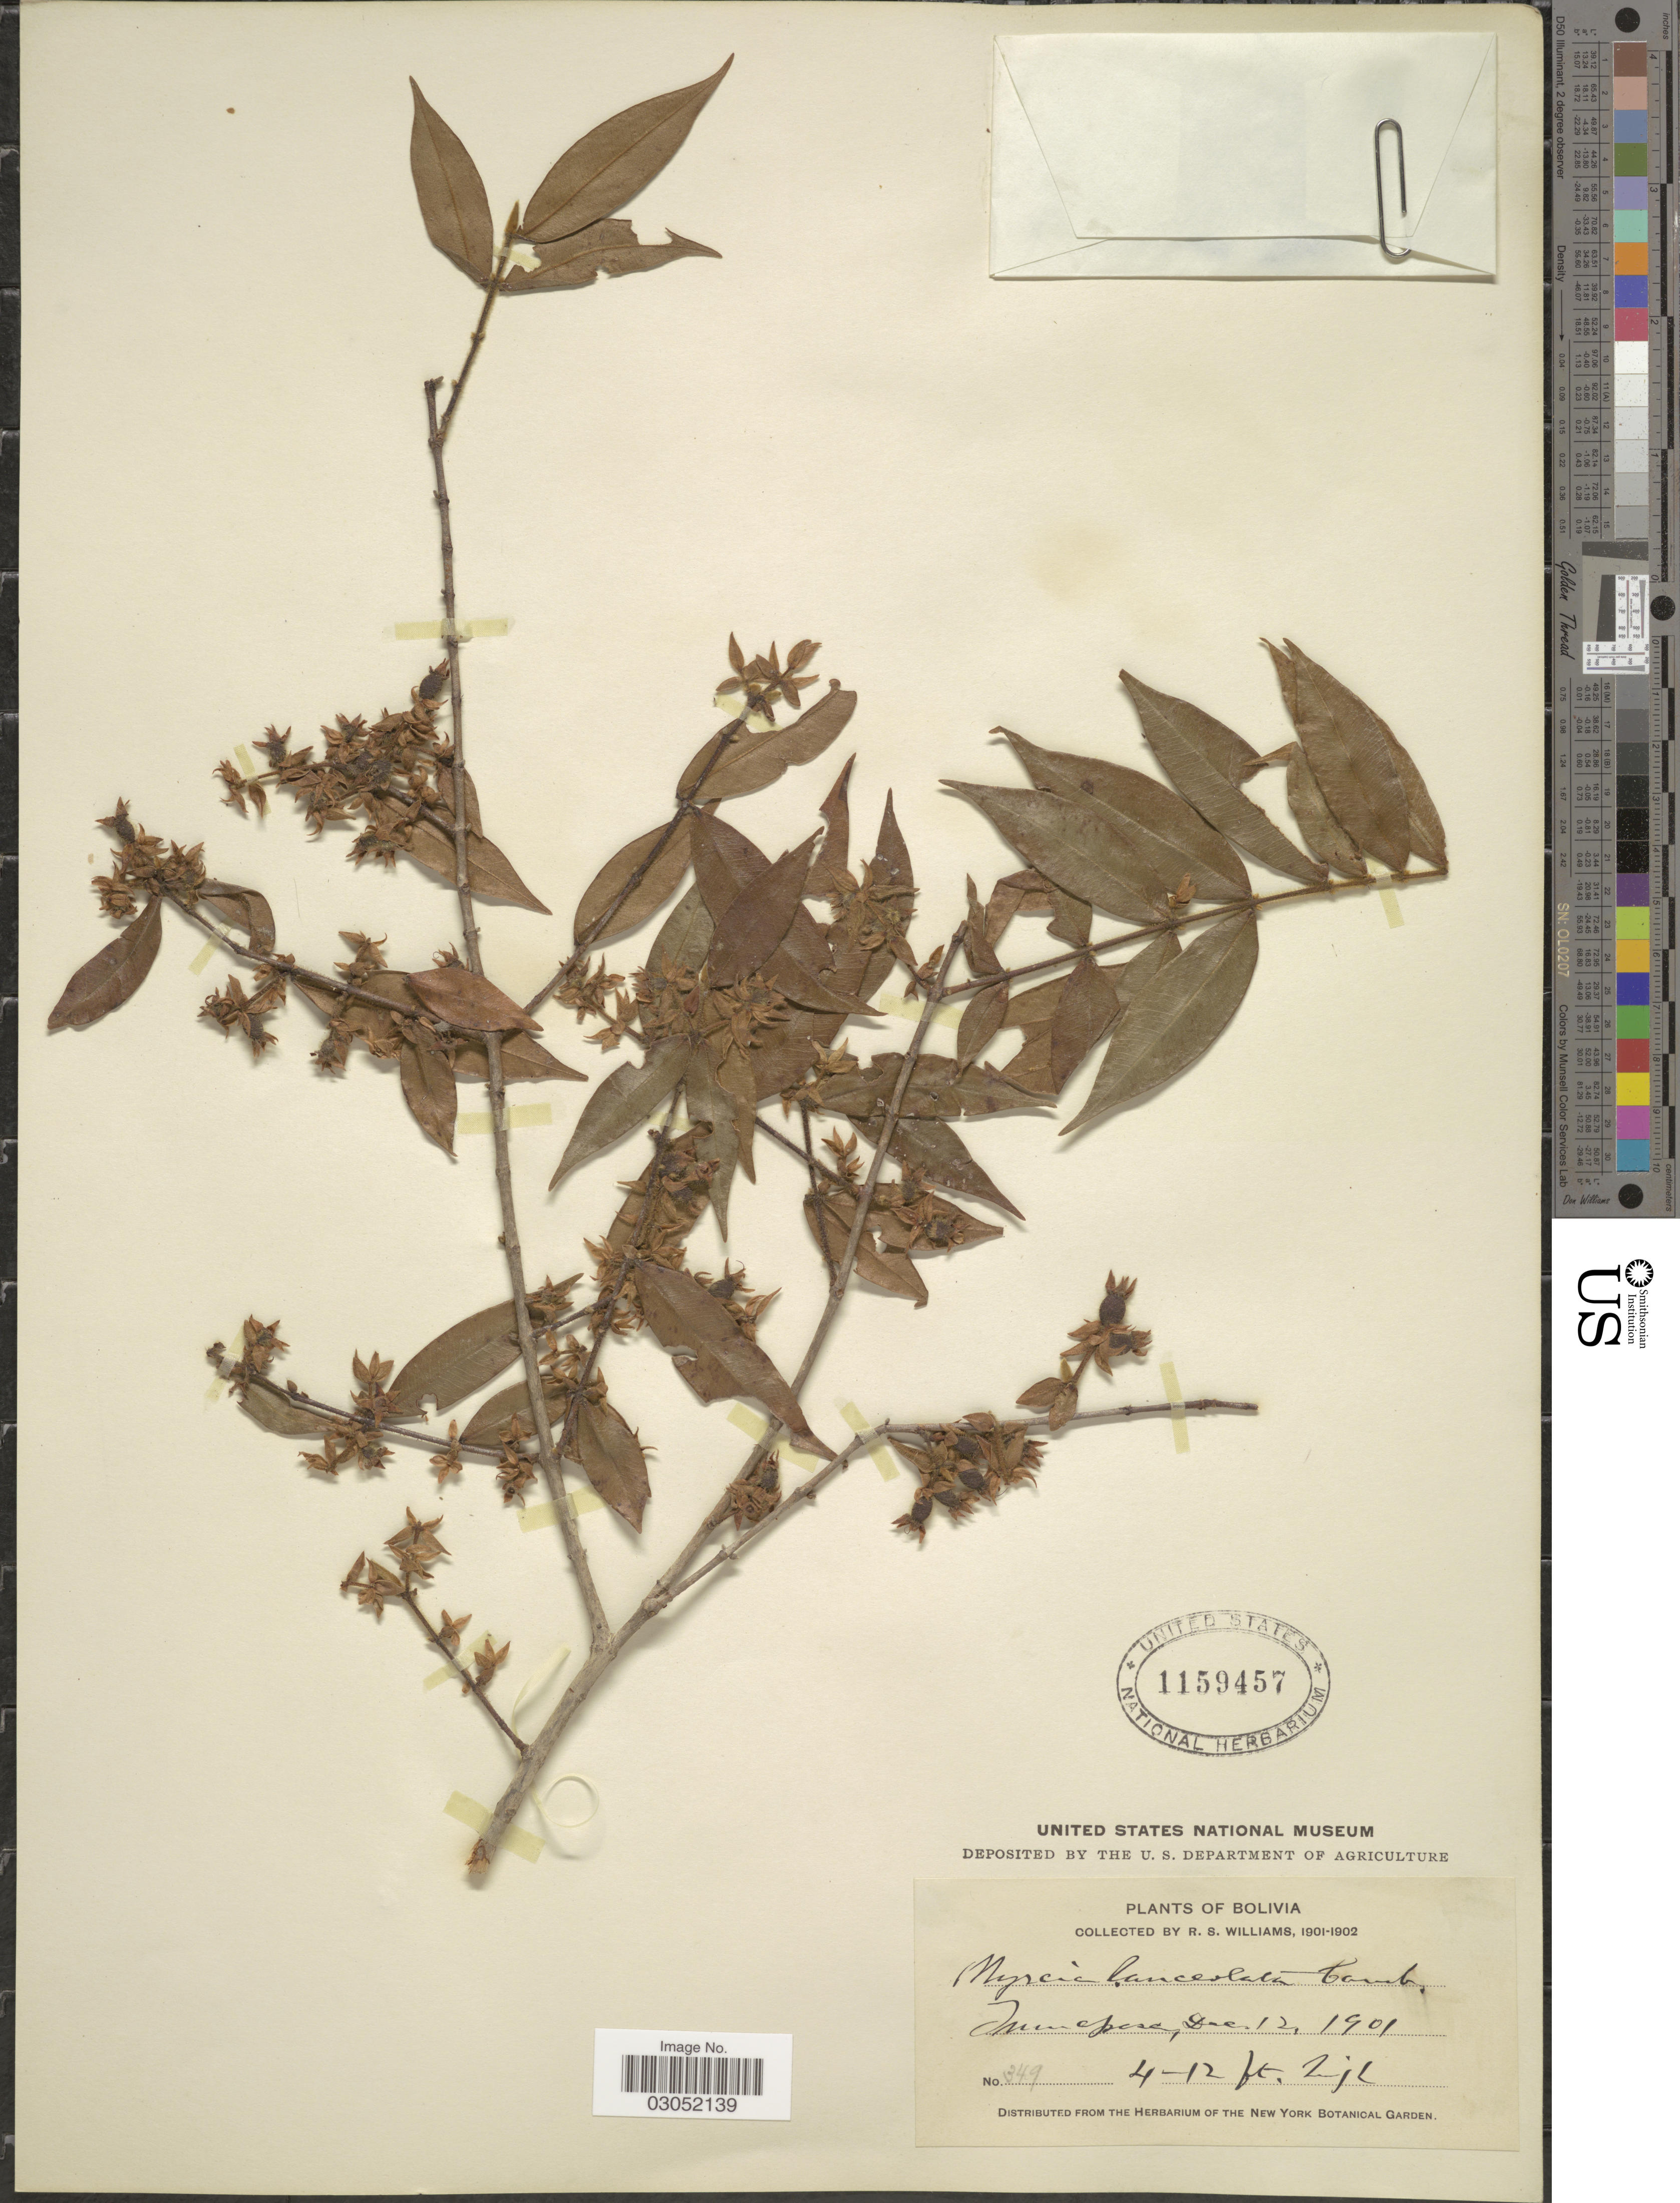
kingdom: Plantae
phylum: Tracheophyta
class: Magnoliopsida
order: Myrtales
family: Myrtaceae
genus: Myrcia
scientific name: Myrcia bracteata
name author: (Rich.) DC.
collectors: R. S. Williams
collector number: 349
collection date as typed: Dec. 12, 1901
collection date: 1901-12-12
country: Bolivia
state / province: La Paz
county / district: Iturralde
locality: Tumupasa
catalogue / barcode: US 1159457